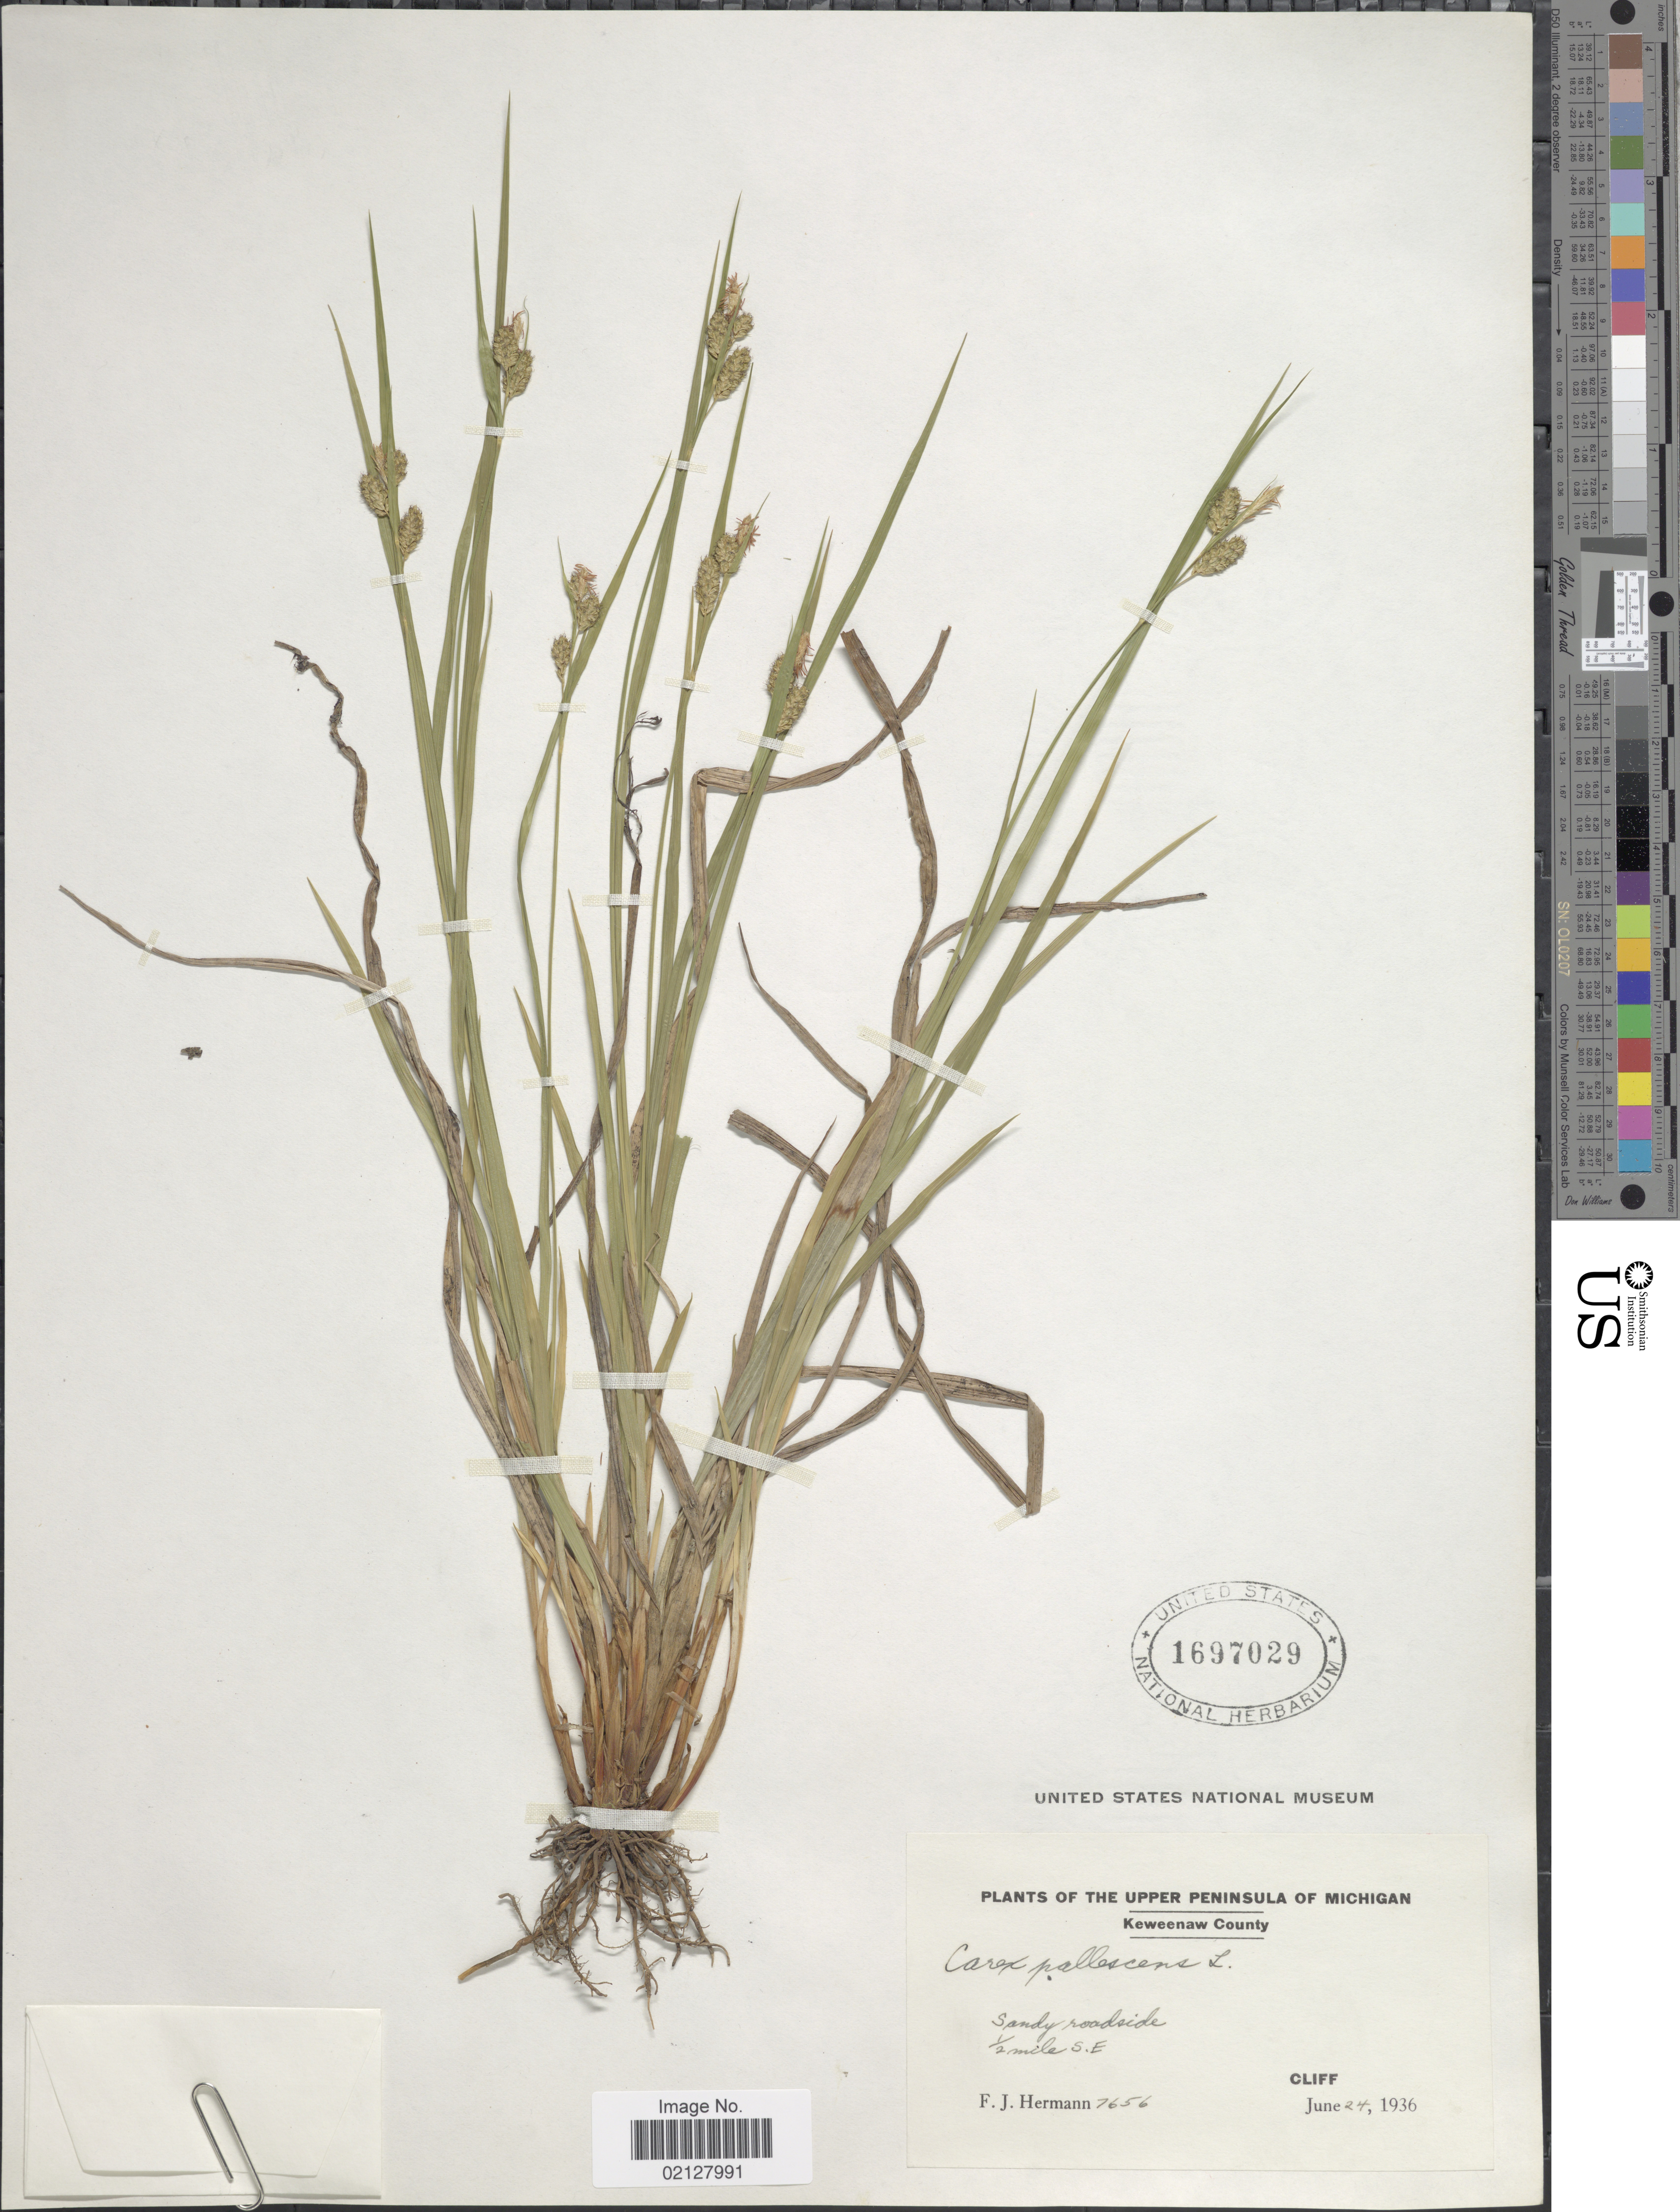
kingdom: Plantae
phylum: Tracheophyta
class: Liliopsida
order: Poales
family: Cyperaceae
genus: Carex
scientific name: Carex pallescens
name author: L.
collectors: F. J. Hermann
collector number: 7656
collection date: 1936-06-24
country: United States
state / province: Michigan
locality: Upper peninsula of Michigan. Sandy roadside, ½ mile S.E., Cliff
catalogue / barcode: US 1697029